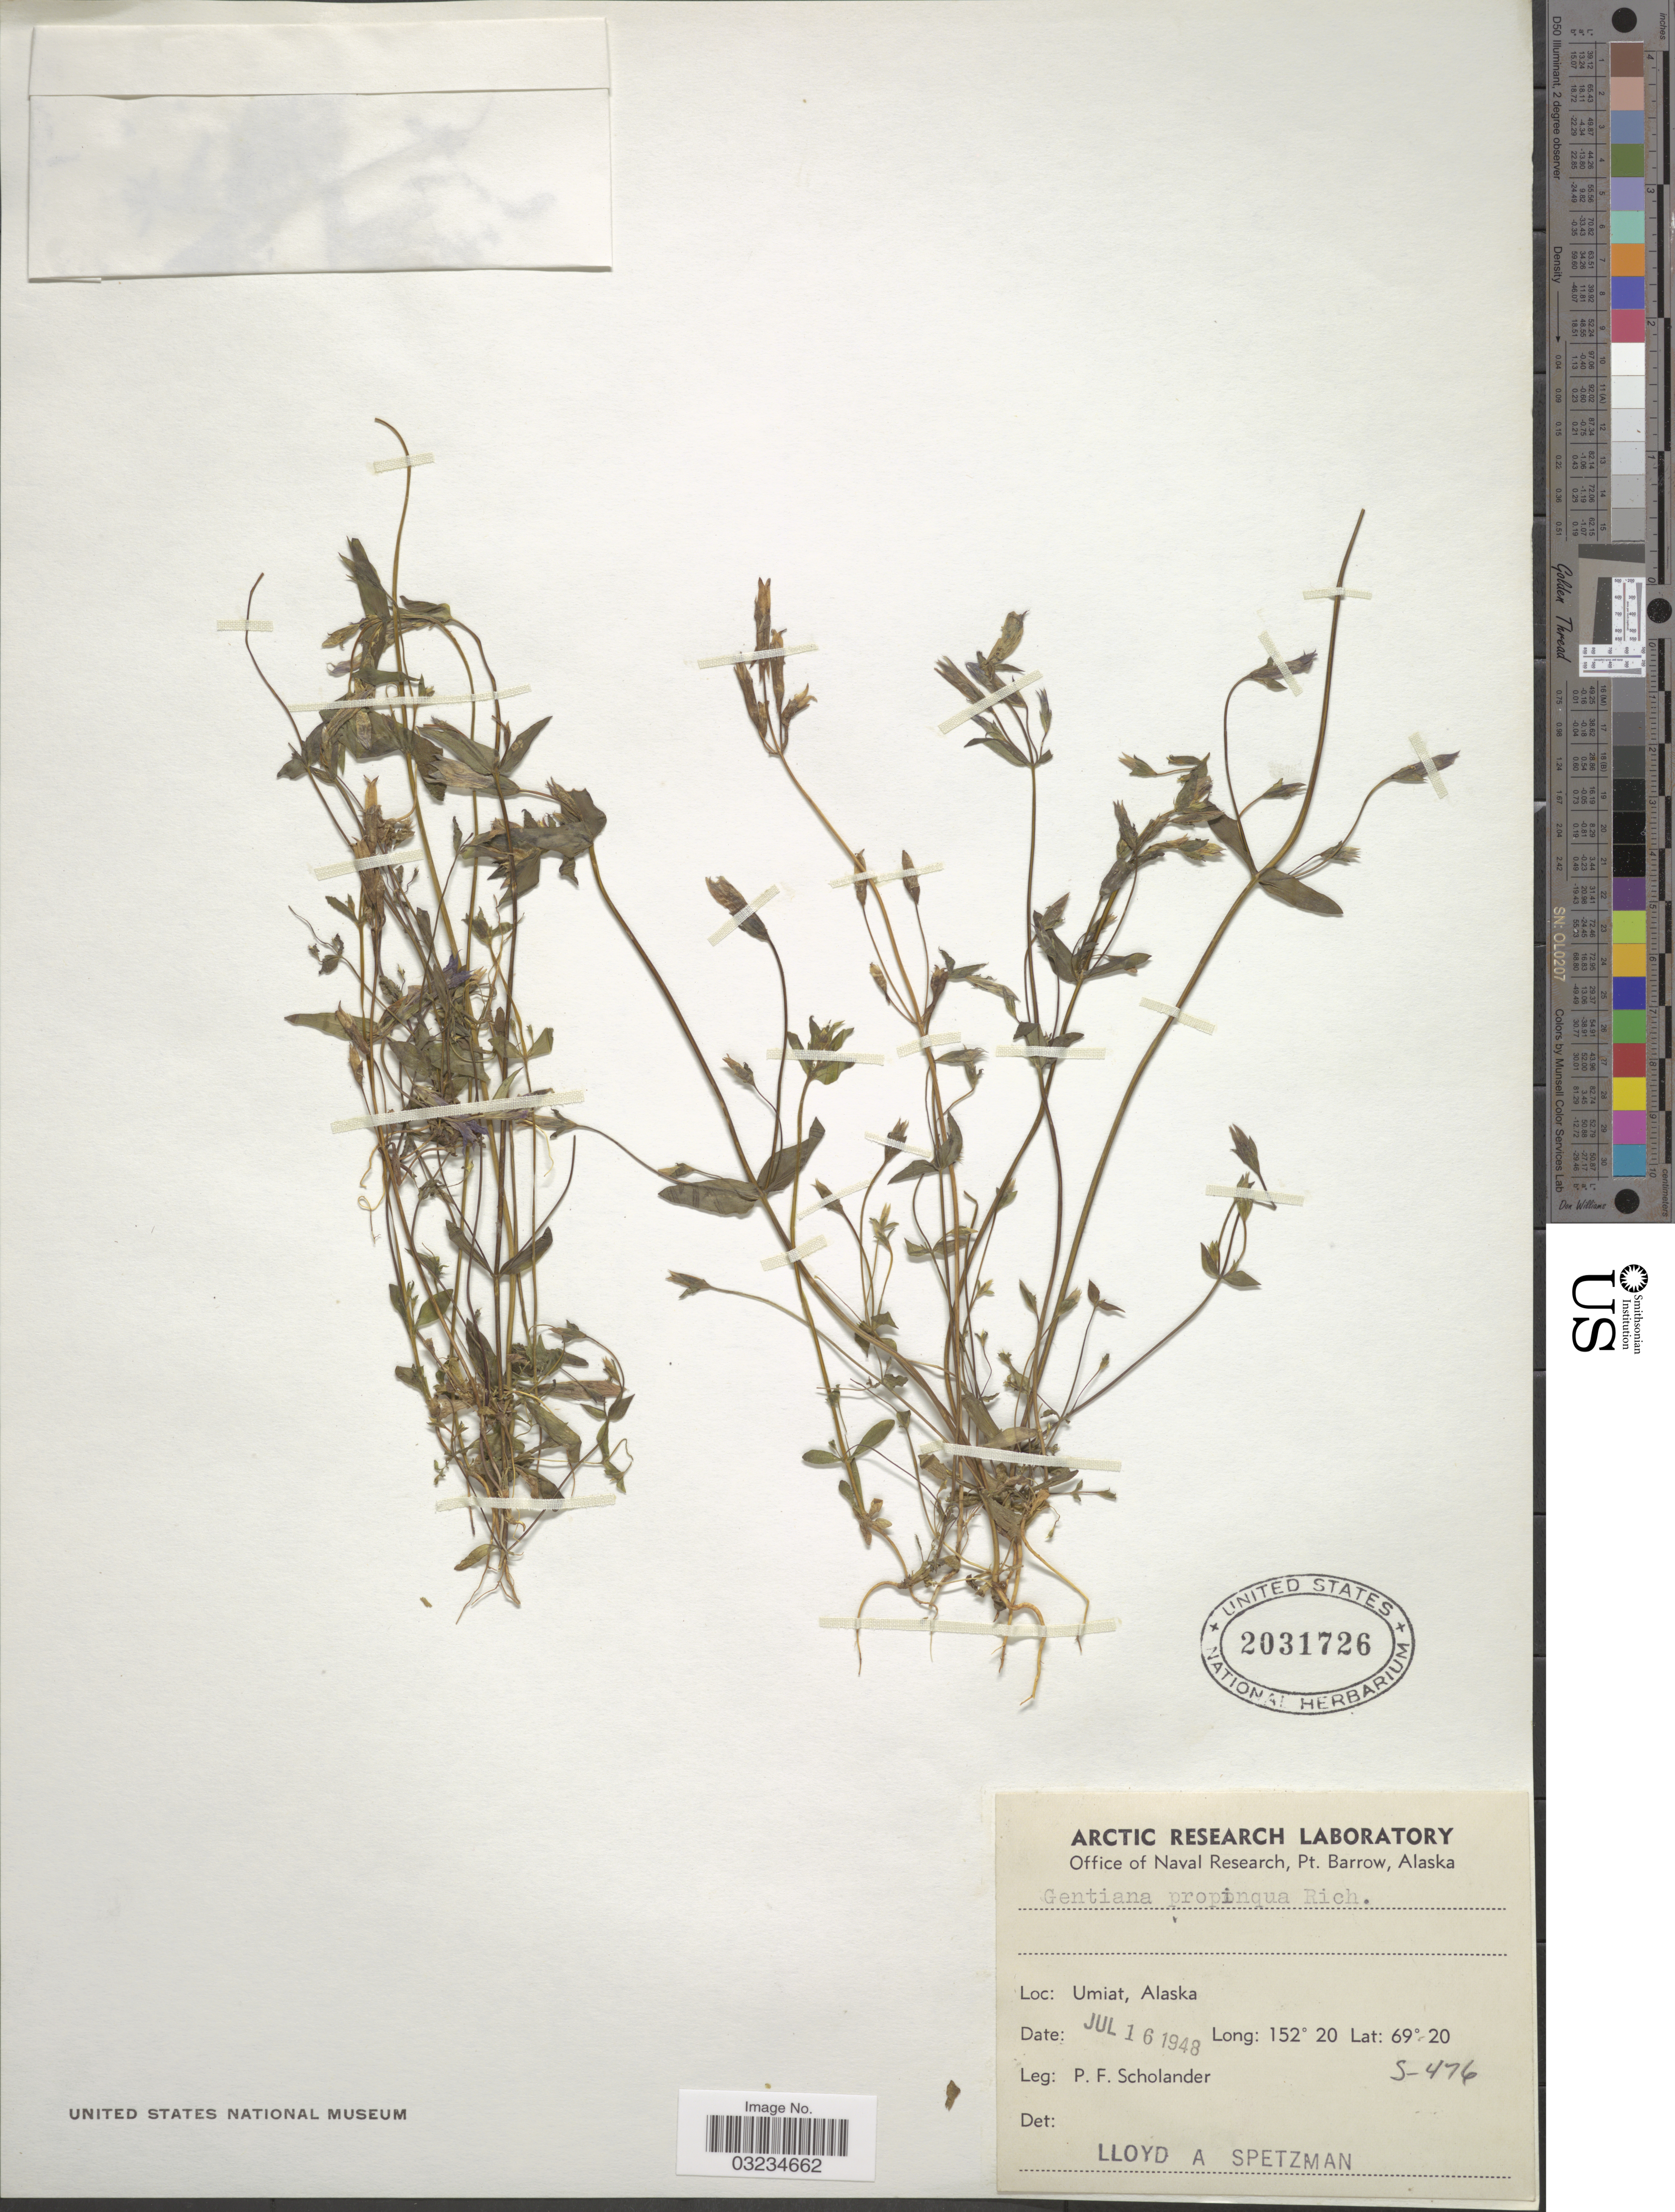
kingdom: Plantae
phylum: Tracheophyta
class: Magnoliopsida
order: Gentianales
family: Gentianaceae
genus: Gentiana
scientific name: Gentiana propinqua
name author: Richards.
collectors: P. Scholander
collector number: S-476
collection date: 1948-07-16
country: United States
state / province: Alaska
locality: Umiat.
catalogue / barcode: US 2031726